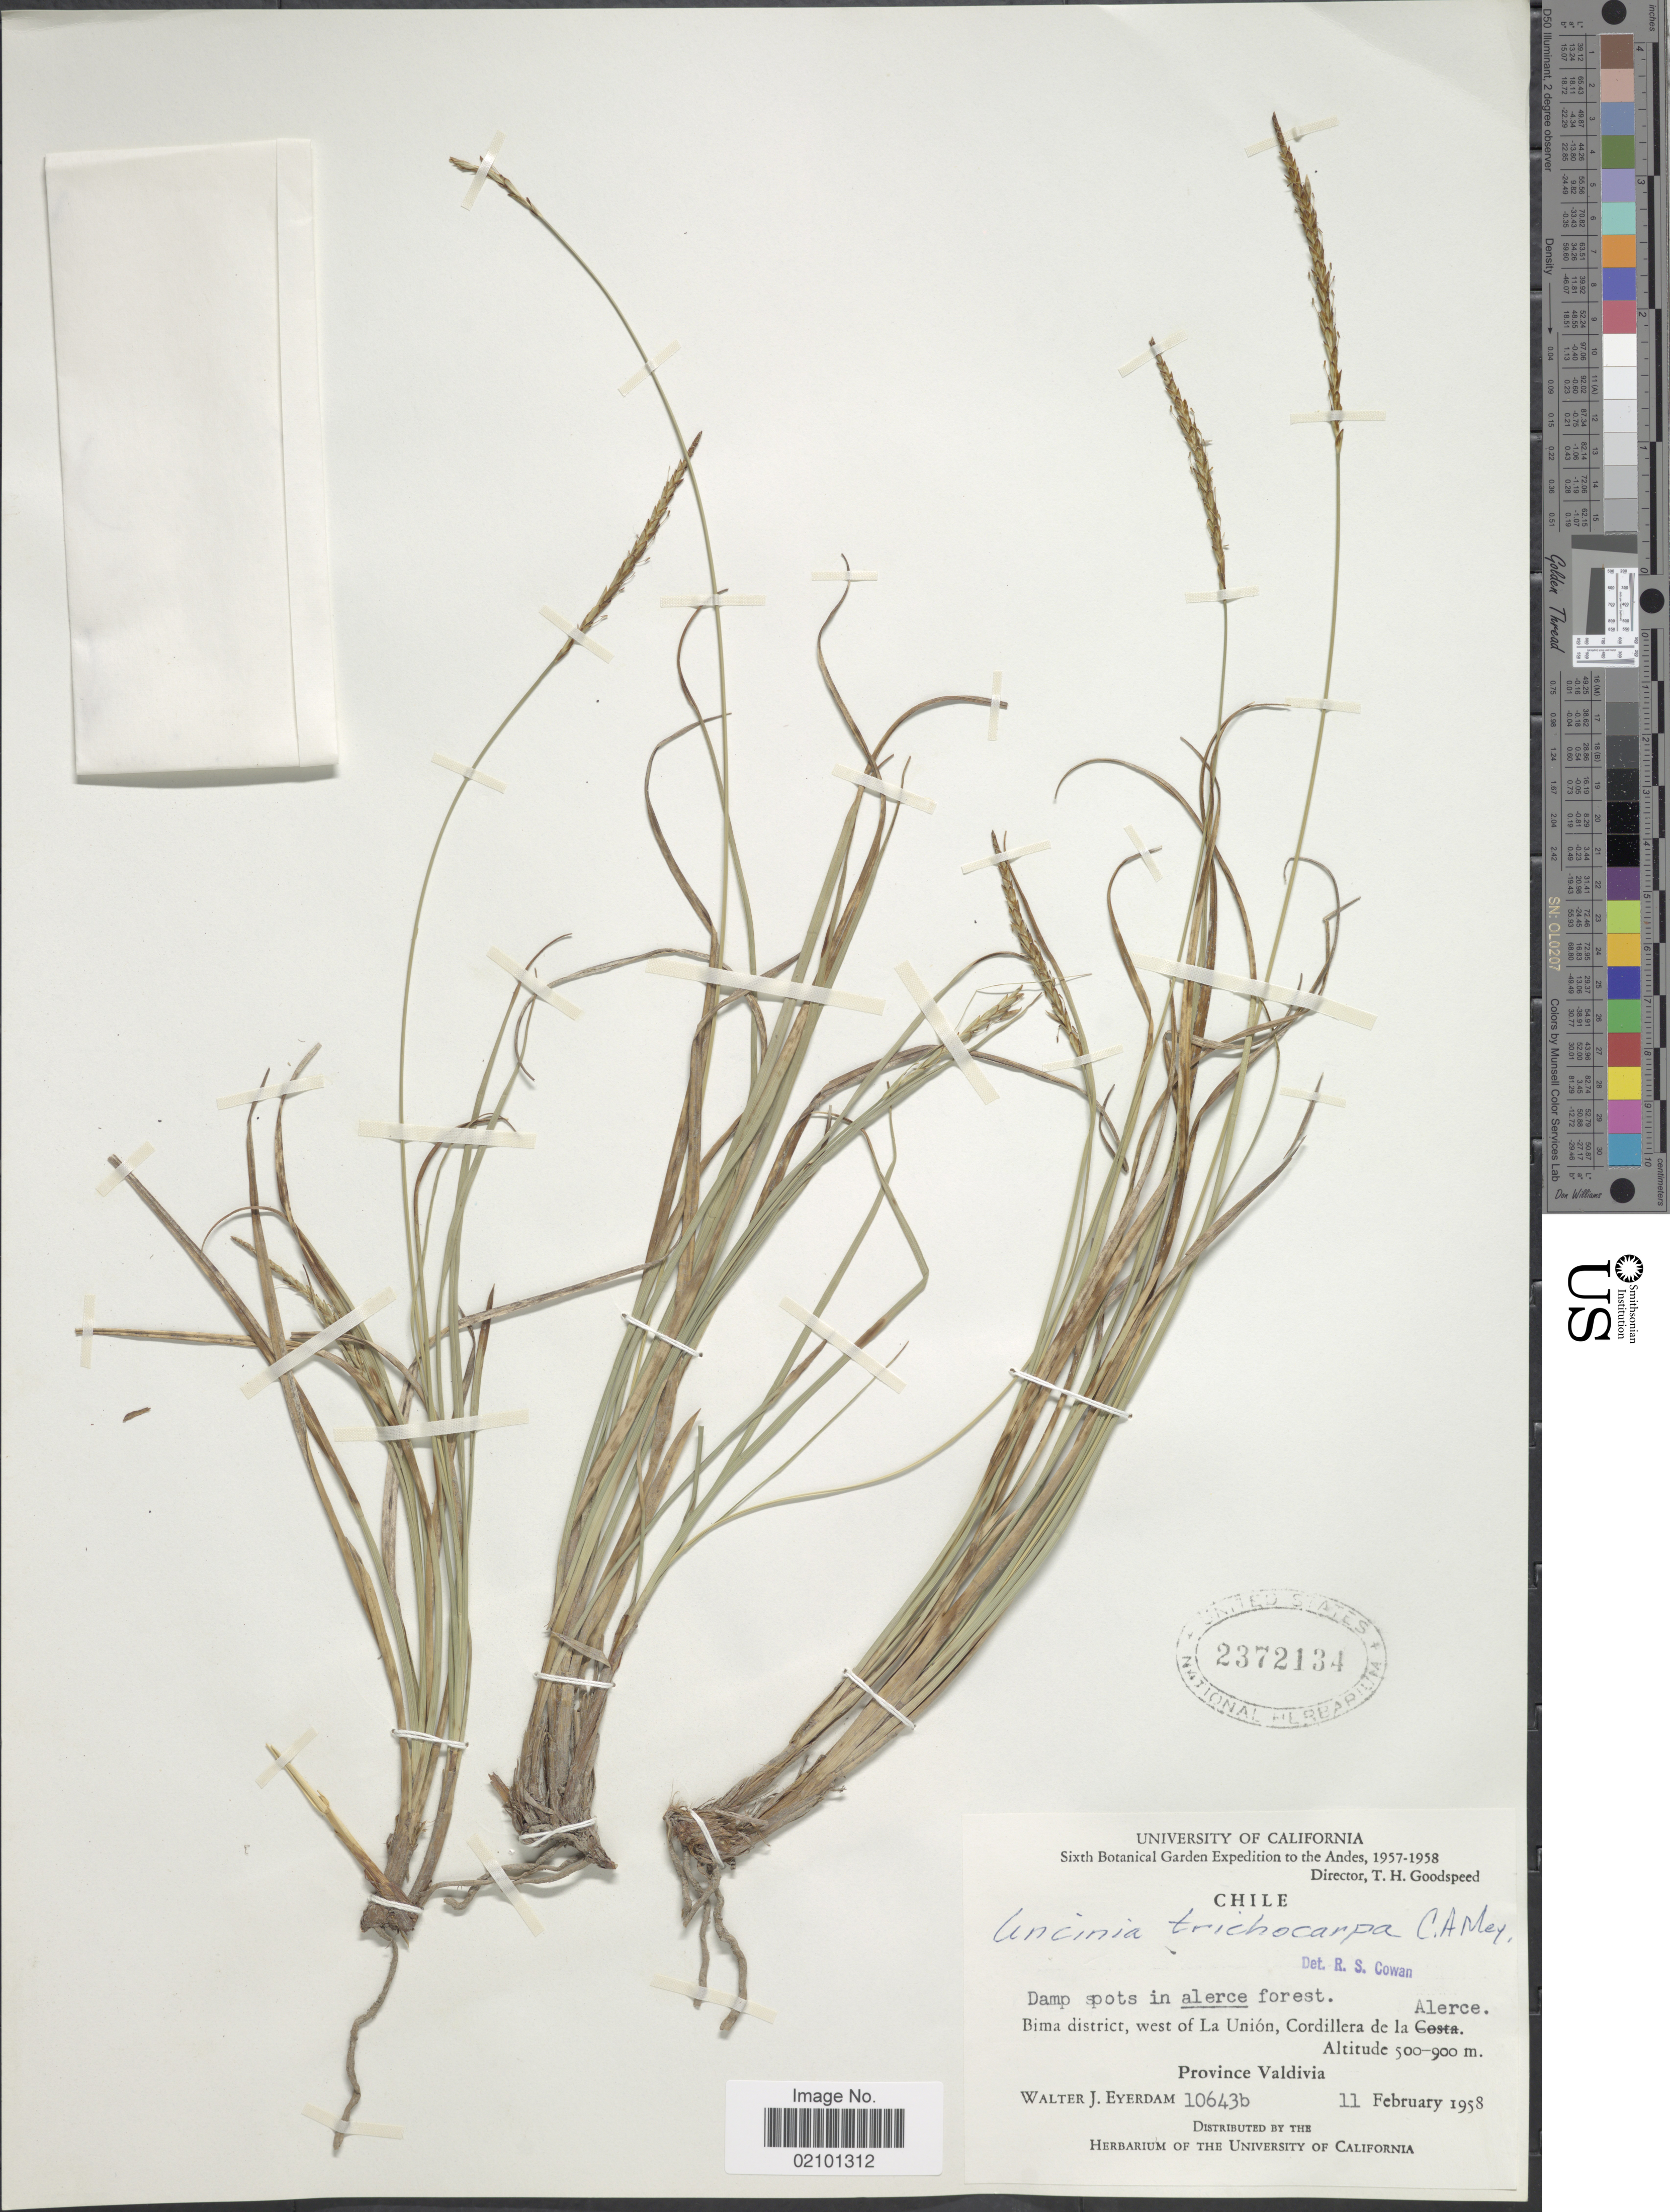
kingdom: Plantae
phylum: Tracheophyta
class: Liliopsida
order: Poales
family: Cyperaceae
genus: Carex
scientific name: Carex quinquin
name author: Jim.Mejías & Dorr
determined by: Strong, Mark T., (BOT), Smithsonian Institution - National Museum of Natural History (UNITED STATES)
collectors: W. J. Eyerdam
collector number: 10643b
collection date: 1958-02-11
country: Chile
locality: Bima district, west of La Union, Cordillera de la Alerce. Provincia Valdivia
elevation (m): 500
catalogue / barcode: US 2372134